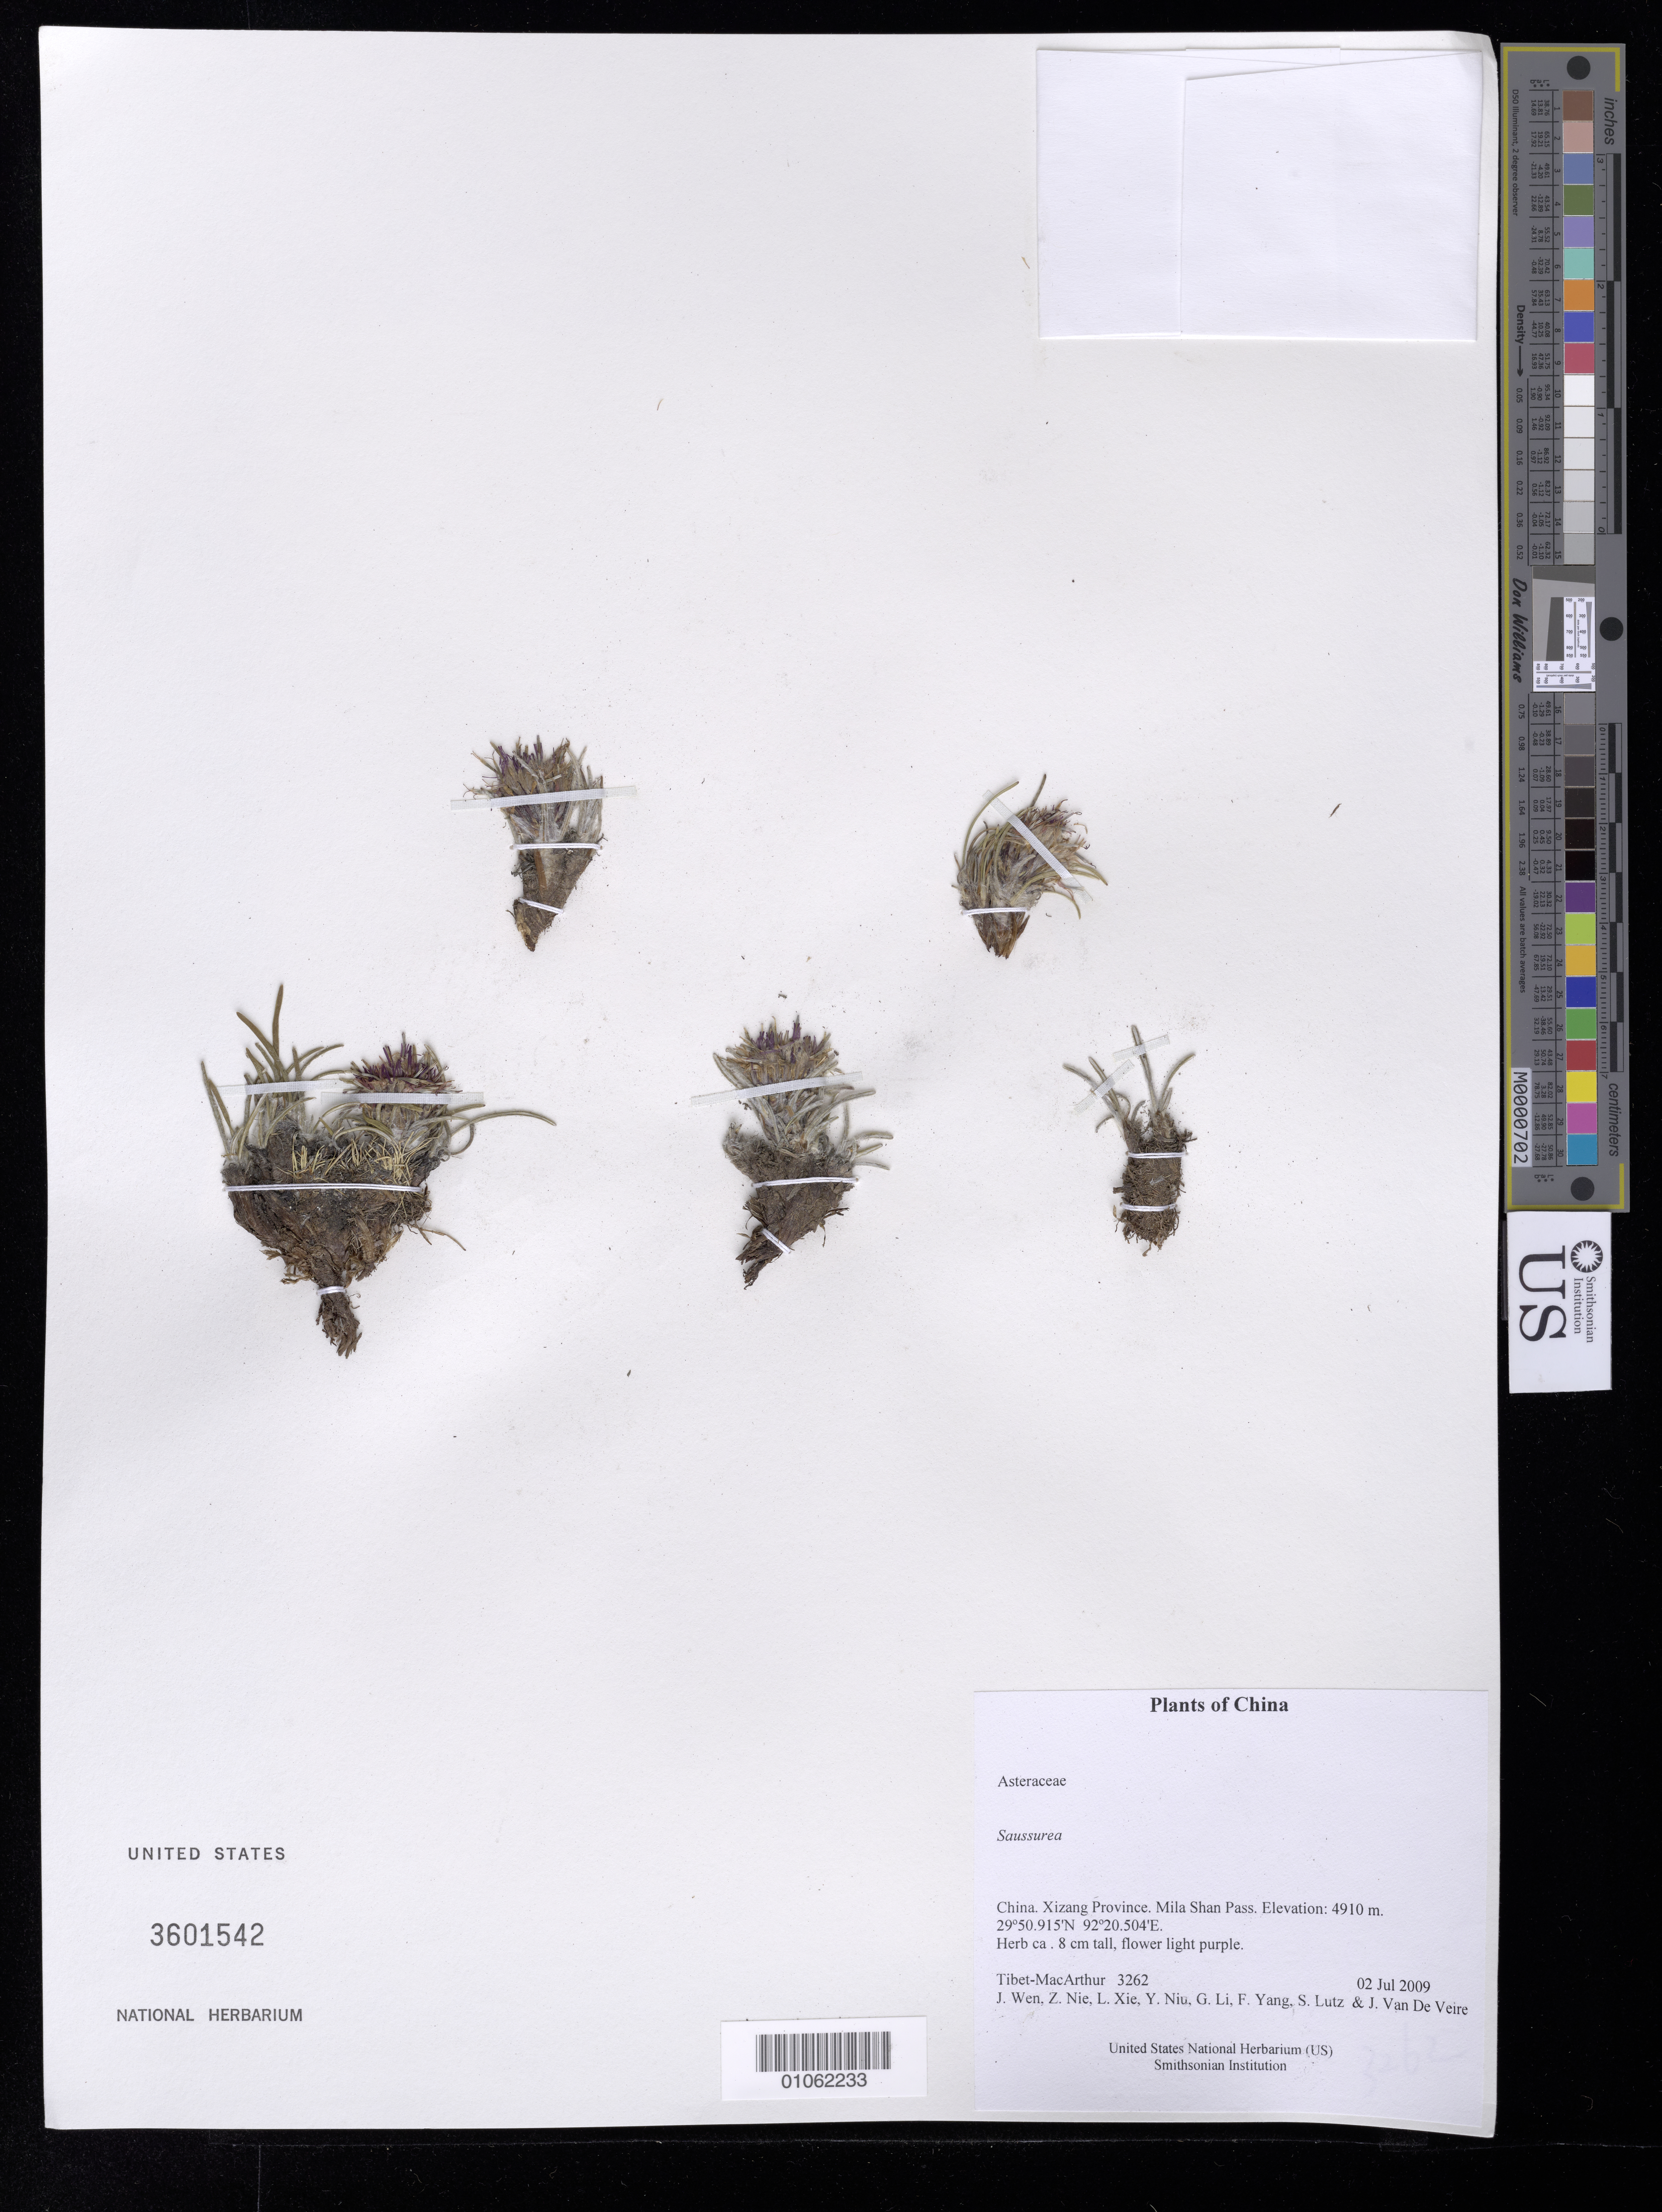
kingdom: Plantae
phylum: Tracheophyta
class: Magnoliopsida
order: Asterales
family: Asteraceae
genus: Saussurea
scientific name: Saussurea sp.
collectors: Tibet-MacArthur, J. Wen, Z. Nie, L. Xie, Y. Niu, G. Li, F. Yang, S. Lutz & J. Van De Veire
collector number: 3262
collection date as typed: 02 Jul 2009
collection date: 2009-07-02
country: China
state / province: Xizang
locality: Mila Shan Pass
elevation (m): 4910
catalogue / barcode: US 3601542